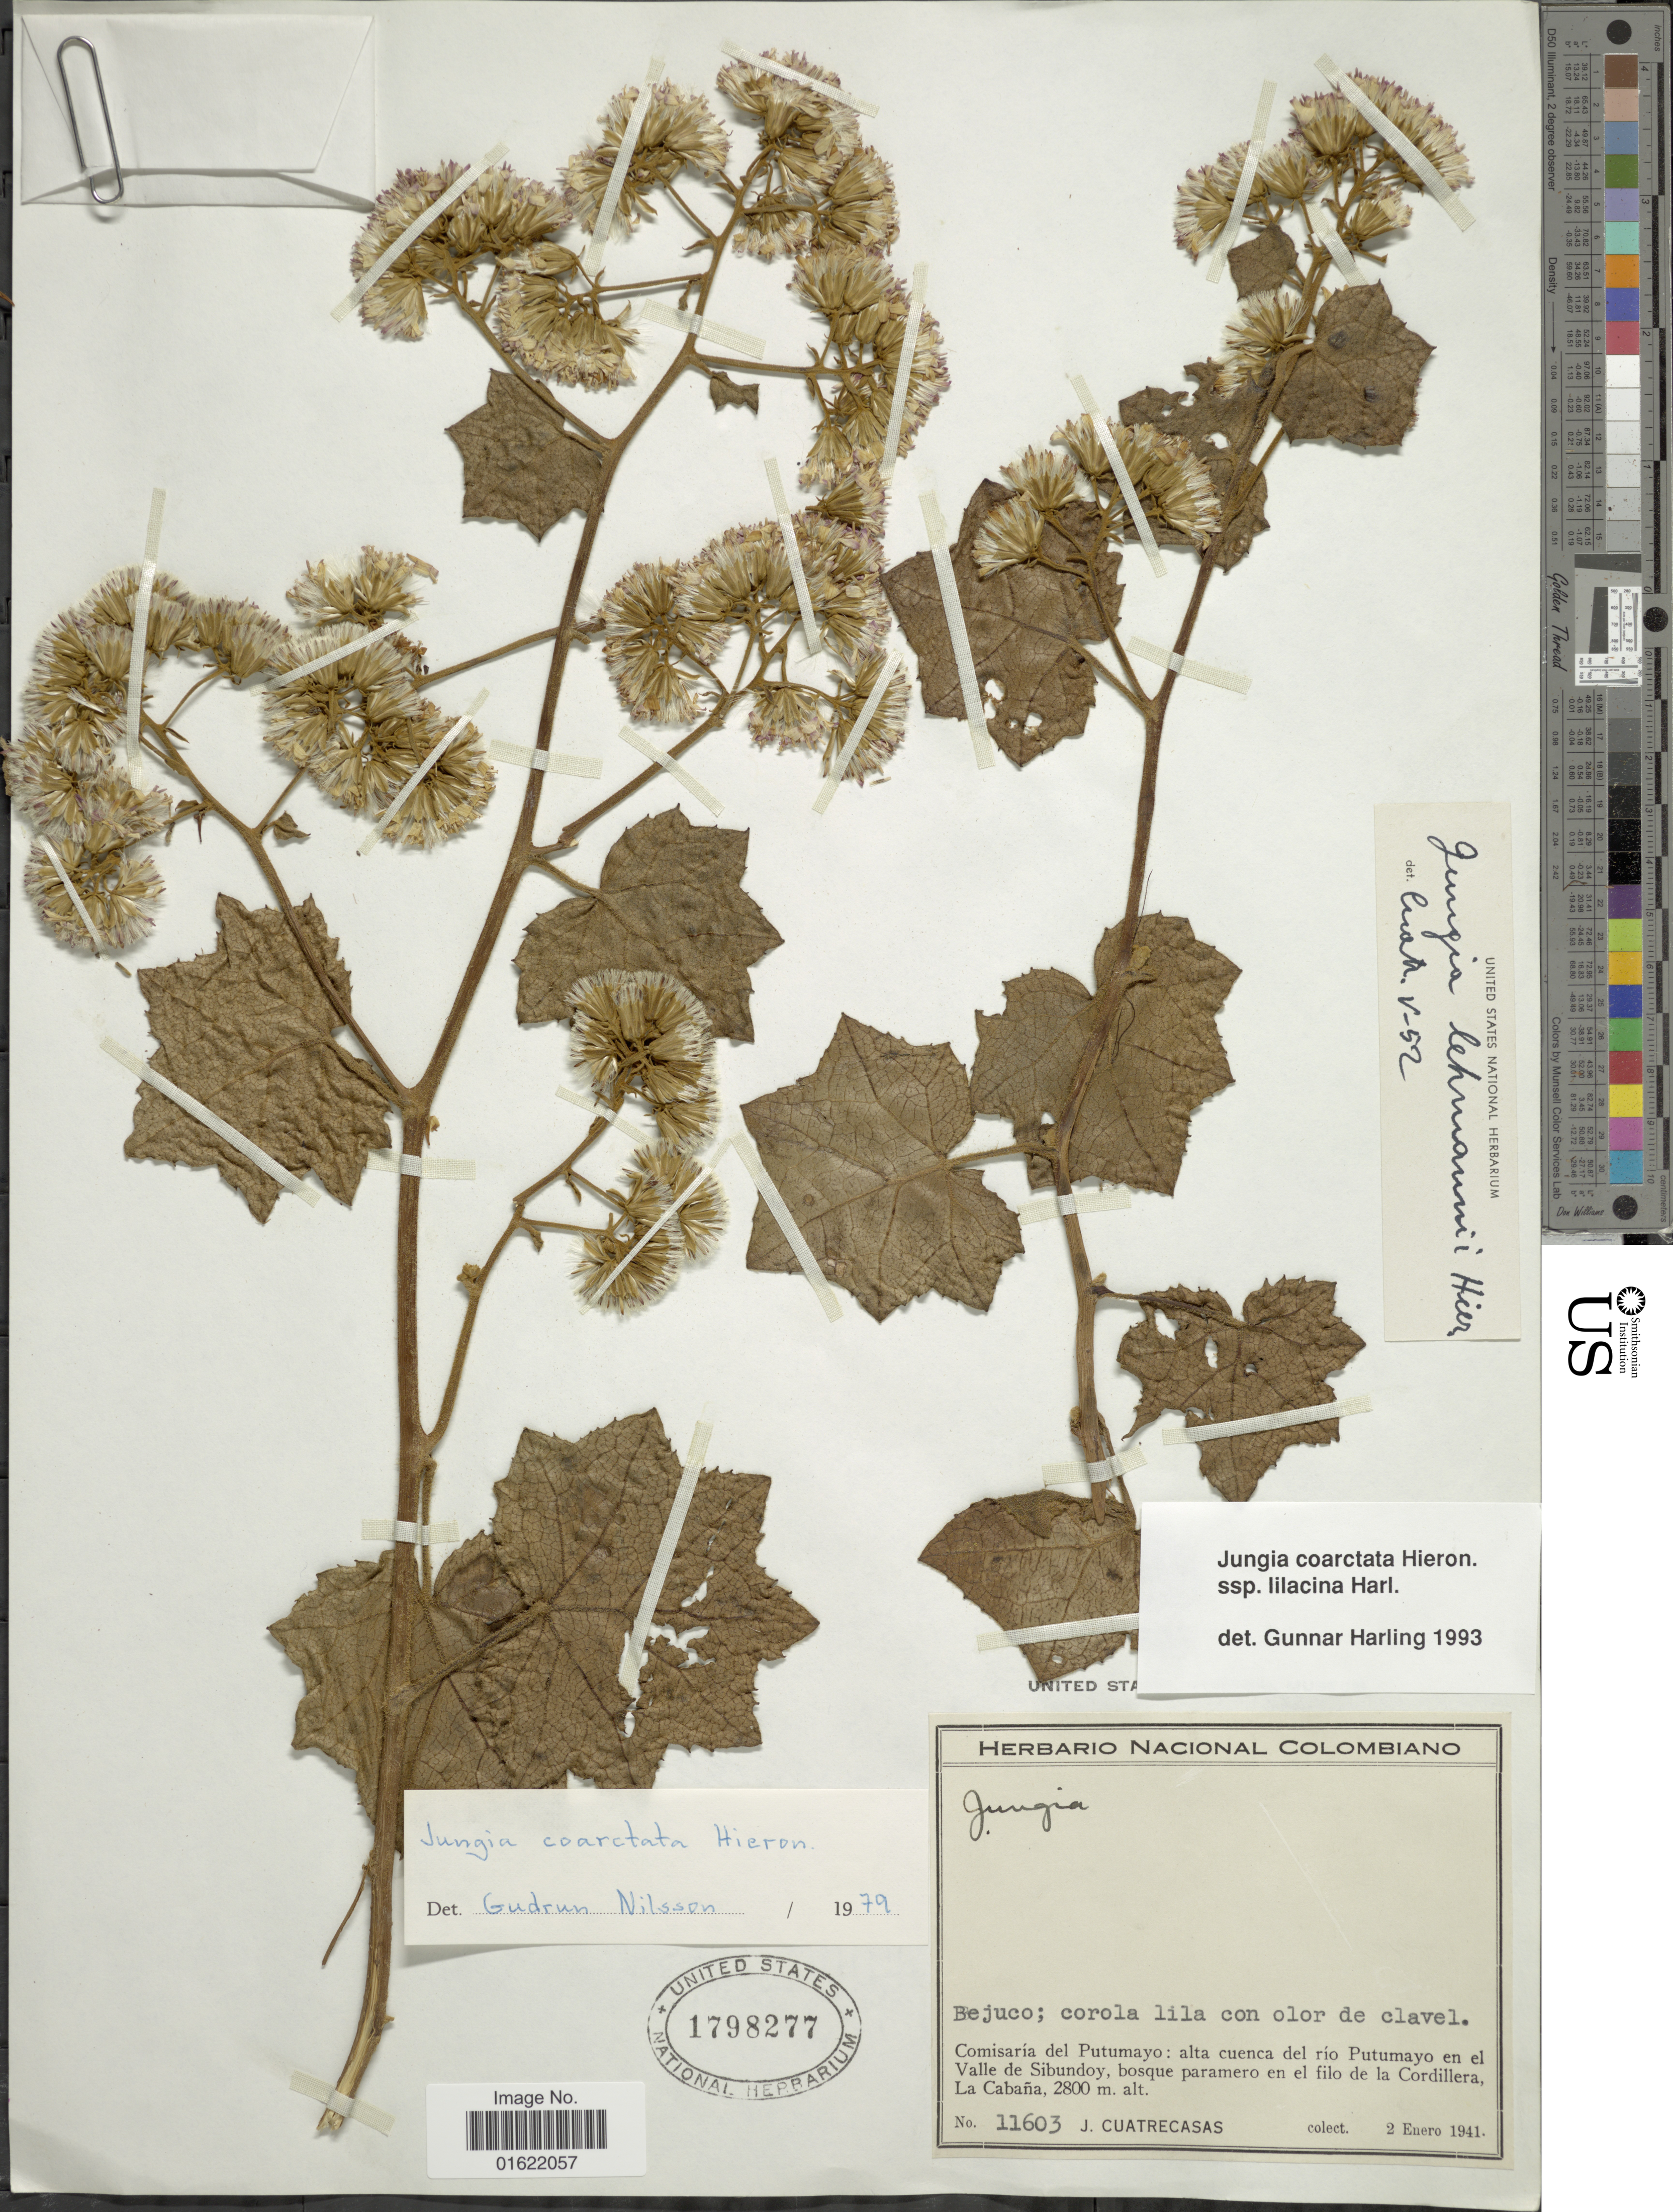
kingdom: Plantae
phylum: Tracheophyta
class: Magnoliopsida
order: Asterales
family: Asteraceae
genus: Jungia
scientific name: Jungia coarctata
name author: Hieron.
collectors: J. Cuatrecasas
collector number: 11603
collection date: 1941-01-02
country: Colombia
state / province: Putumayo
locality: Comisaria del Putumayo: alta cuenca del Rio Putumayo en el Valle de Sibundoy, bosque paramero en el filo de la Cordillera, La Cabana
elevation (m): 2800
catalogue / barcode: US 1798277